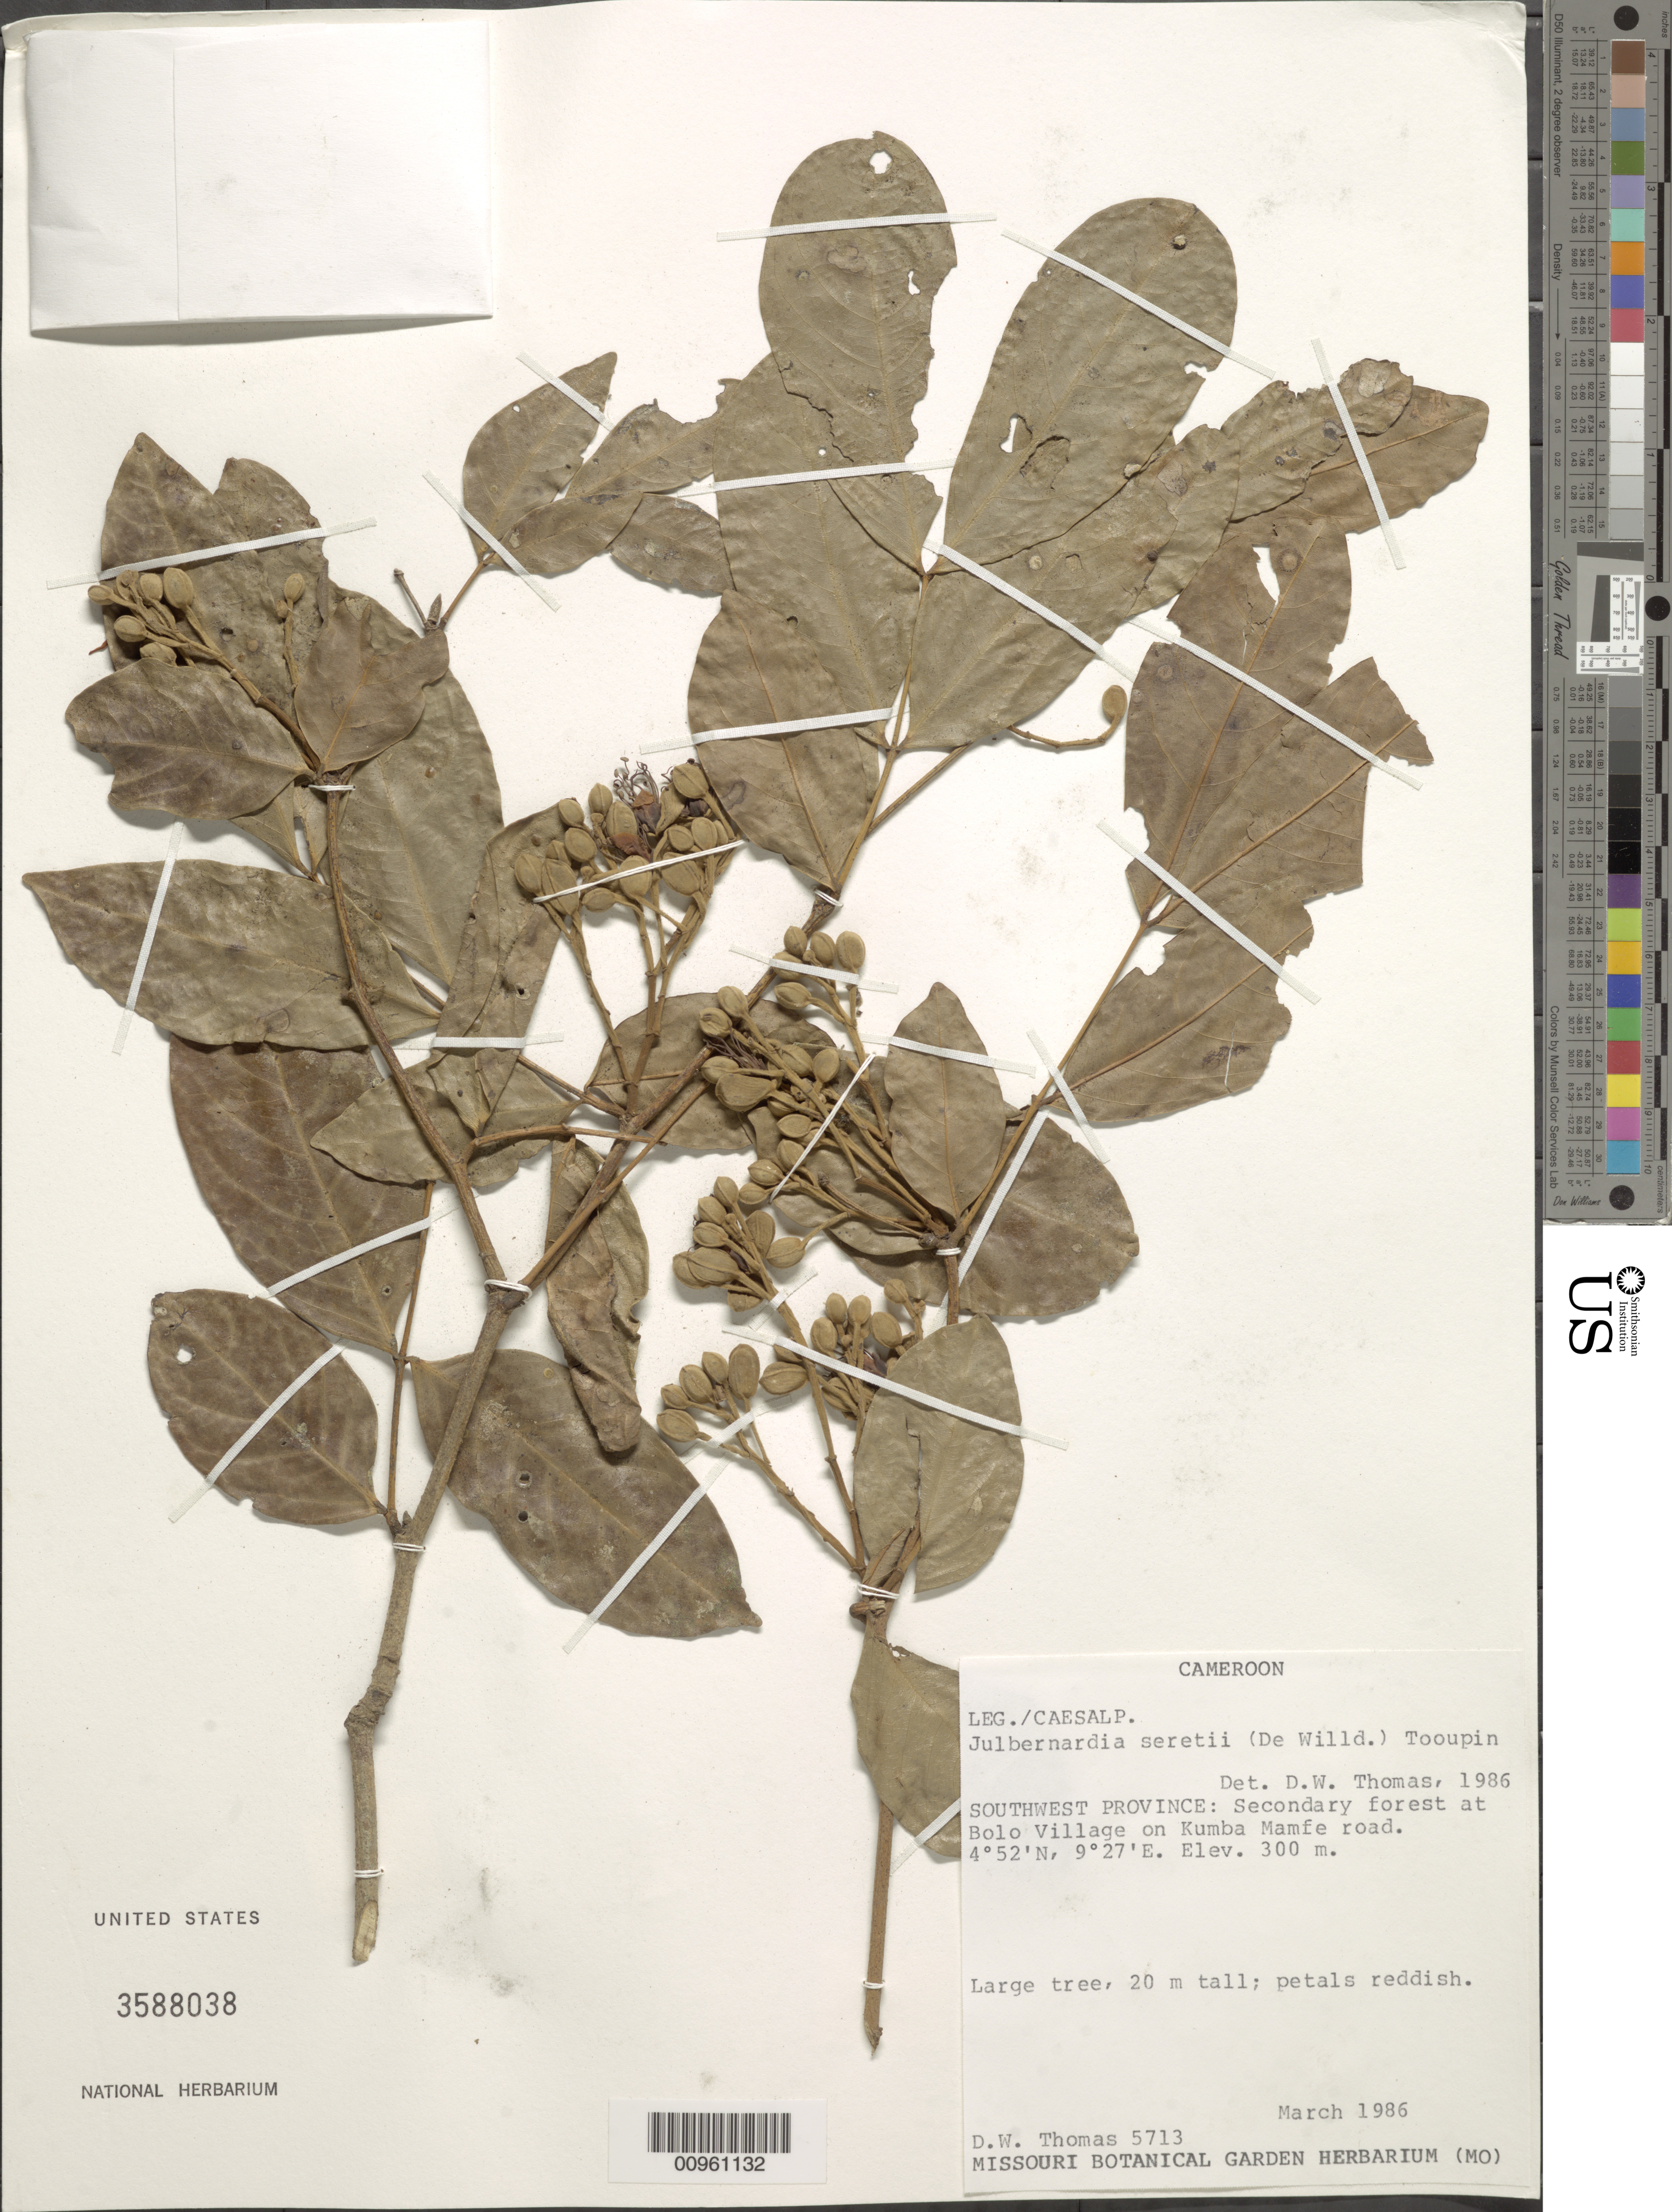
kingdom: Plantae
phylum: Tracheophyta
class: Magnoliopsida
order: Fabales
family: Fabaceae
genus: Julbernardia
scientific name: Julbernardia seretii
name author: (De Wild.) Troupin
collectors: D. W. Thomas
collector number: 5713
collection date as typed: Mar 1986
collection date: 1986-03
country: Cameroon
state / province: Sud-Ouest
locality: Bolo village, Kumba Mamfe road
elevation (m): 300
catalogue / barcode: US 3588038